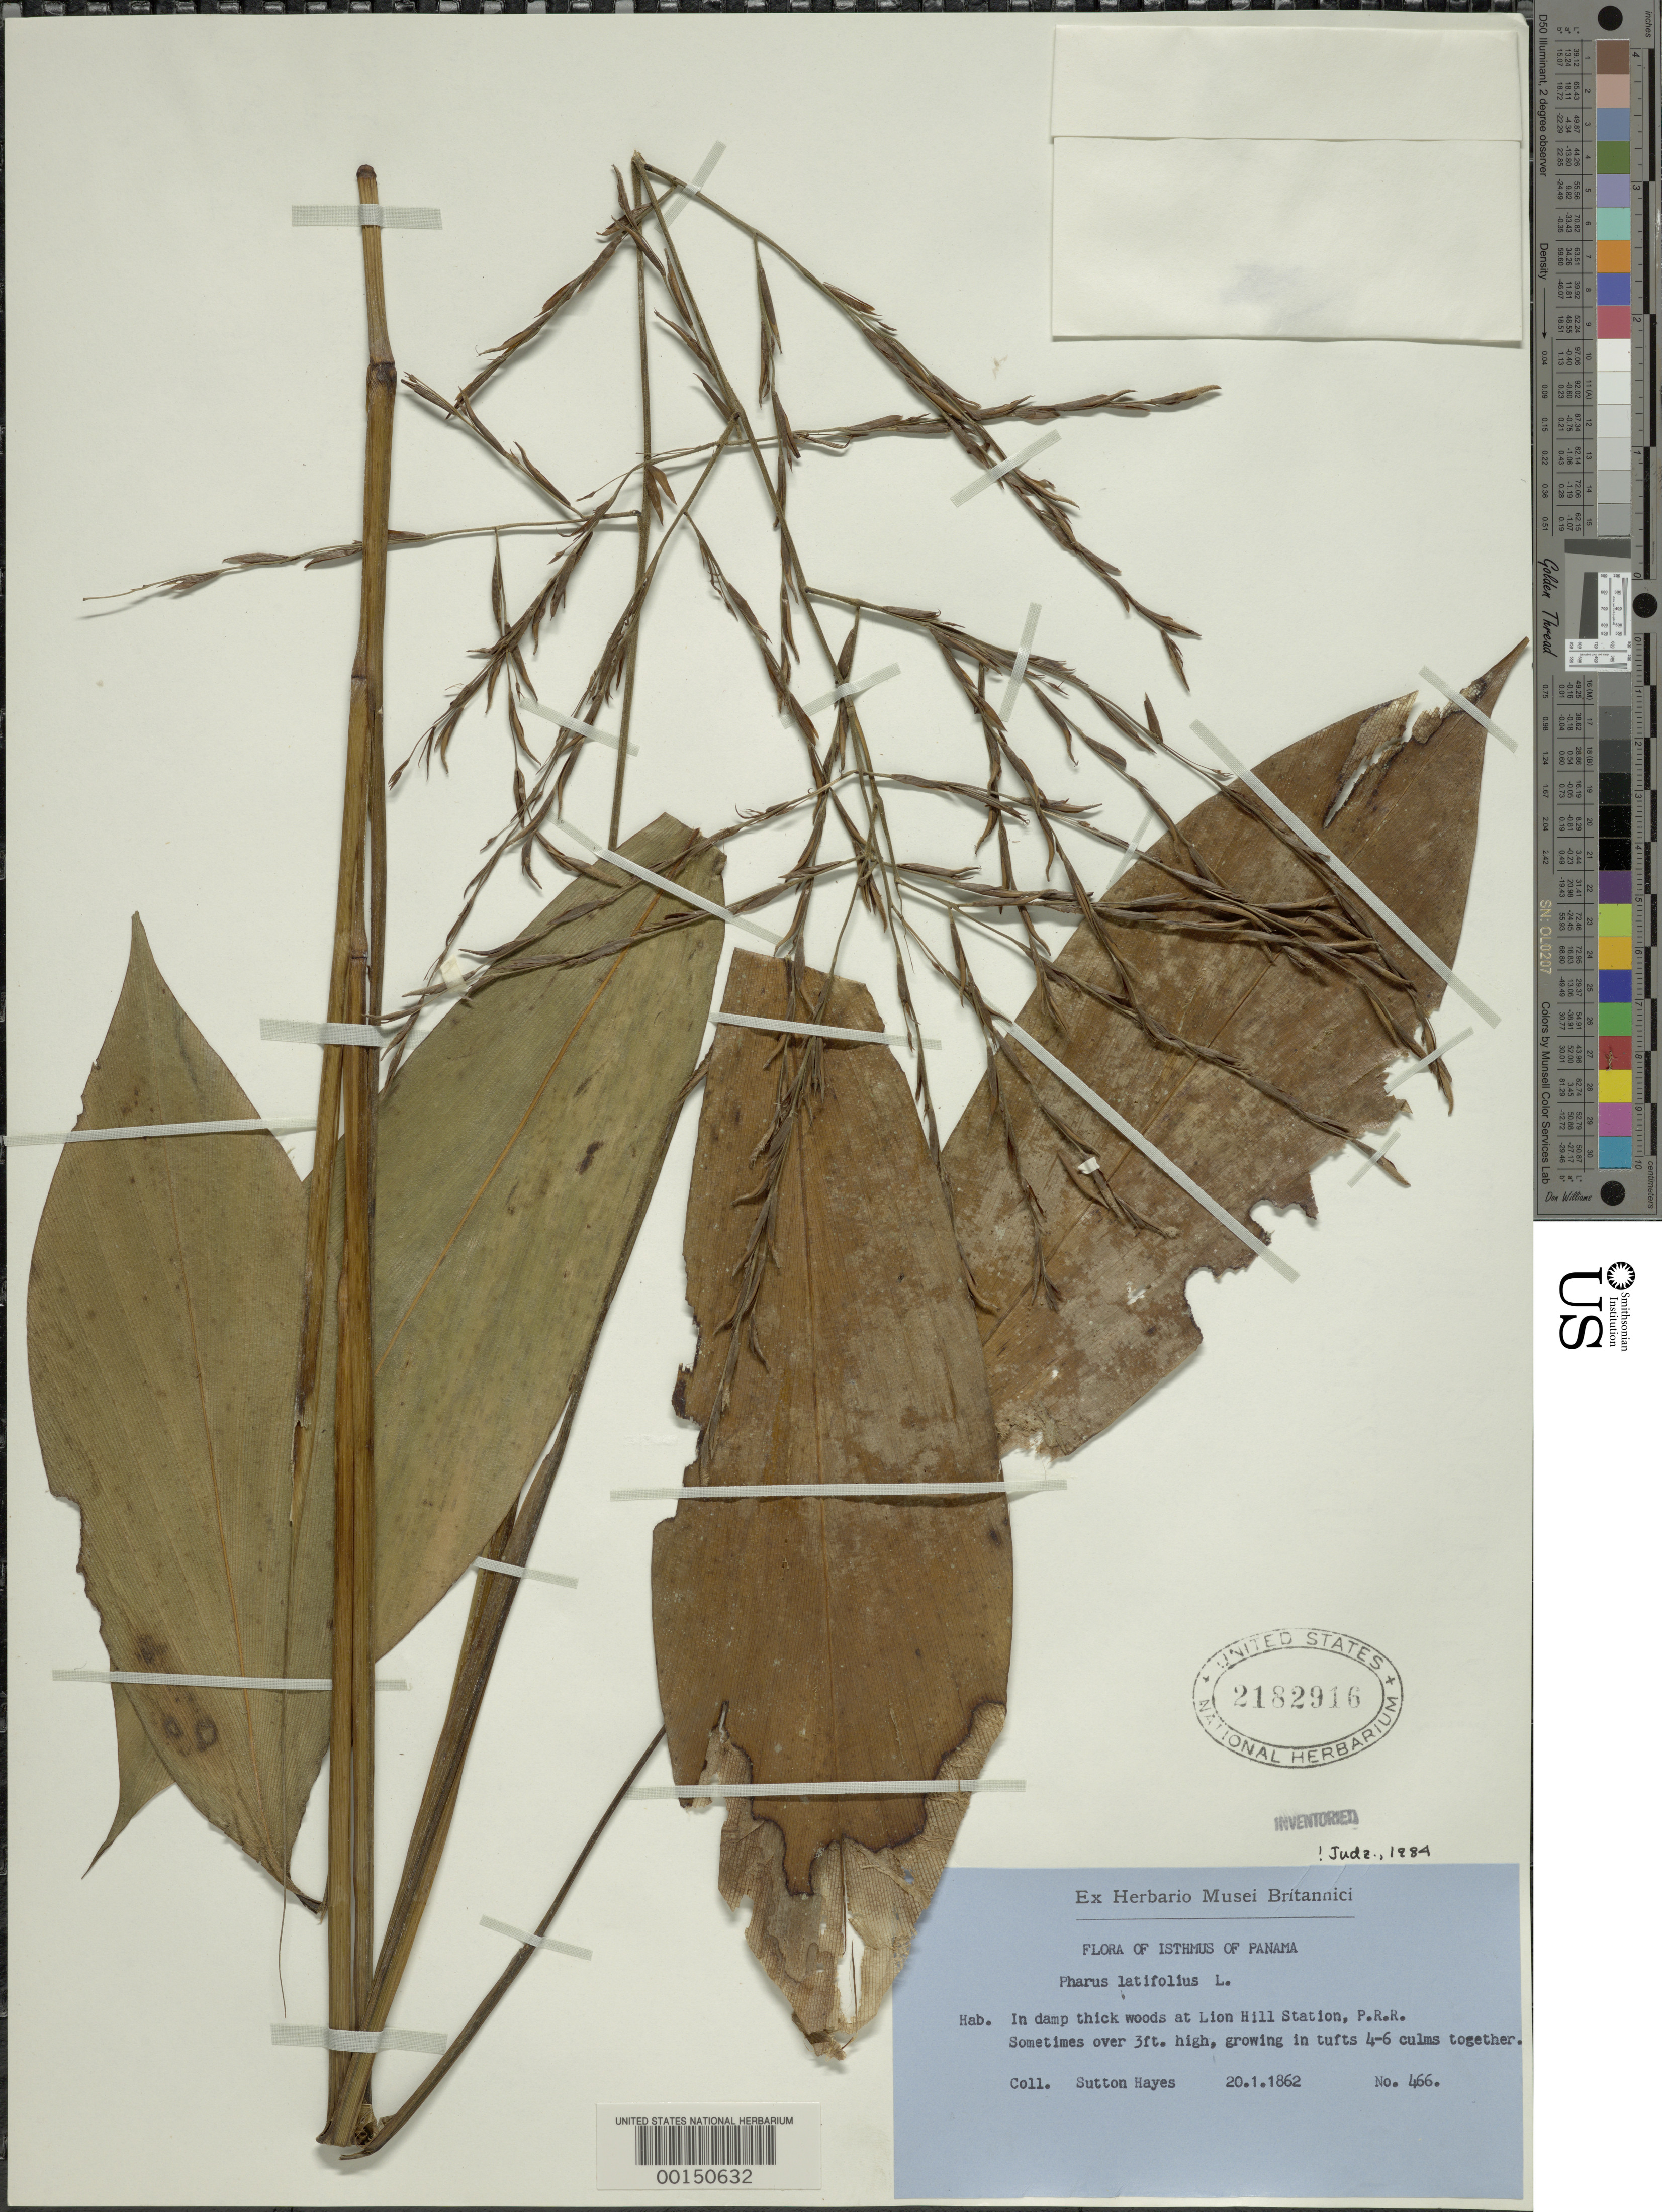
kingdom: Plantae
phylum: Tracheophyta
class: Liliopsida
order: Poales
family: Poaceae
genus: Pharus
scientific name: Pharus latifolius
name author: L.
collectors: S. Hayes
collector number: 466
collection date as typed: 20 Jan 1862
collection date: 1862-01-20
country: Panama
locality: Lion Hill Station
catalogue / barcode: US 2182916